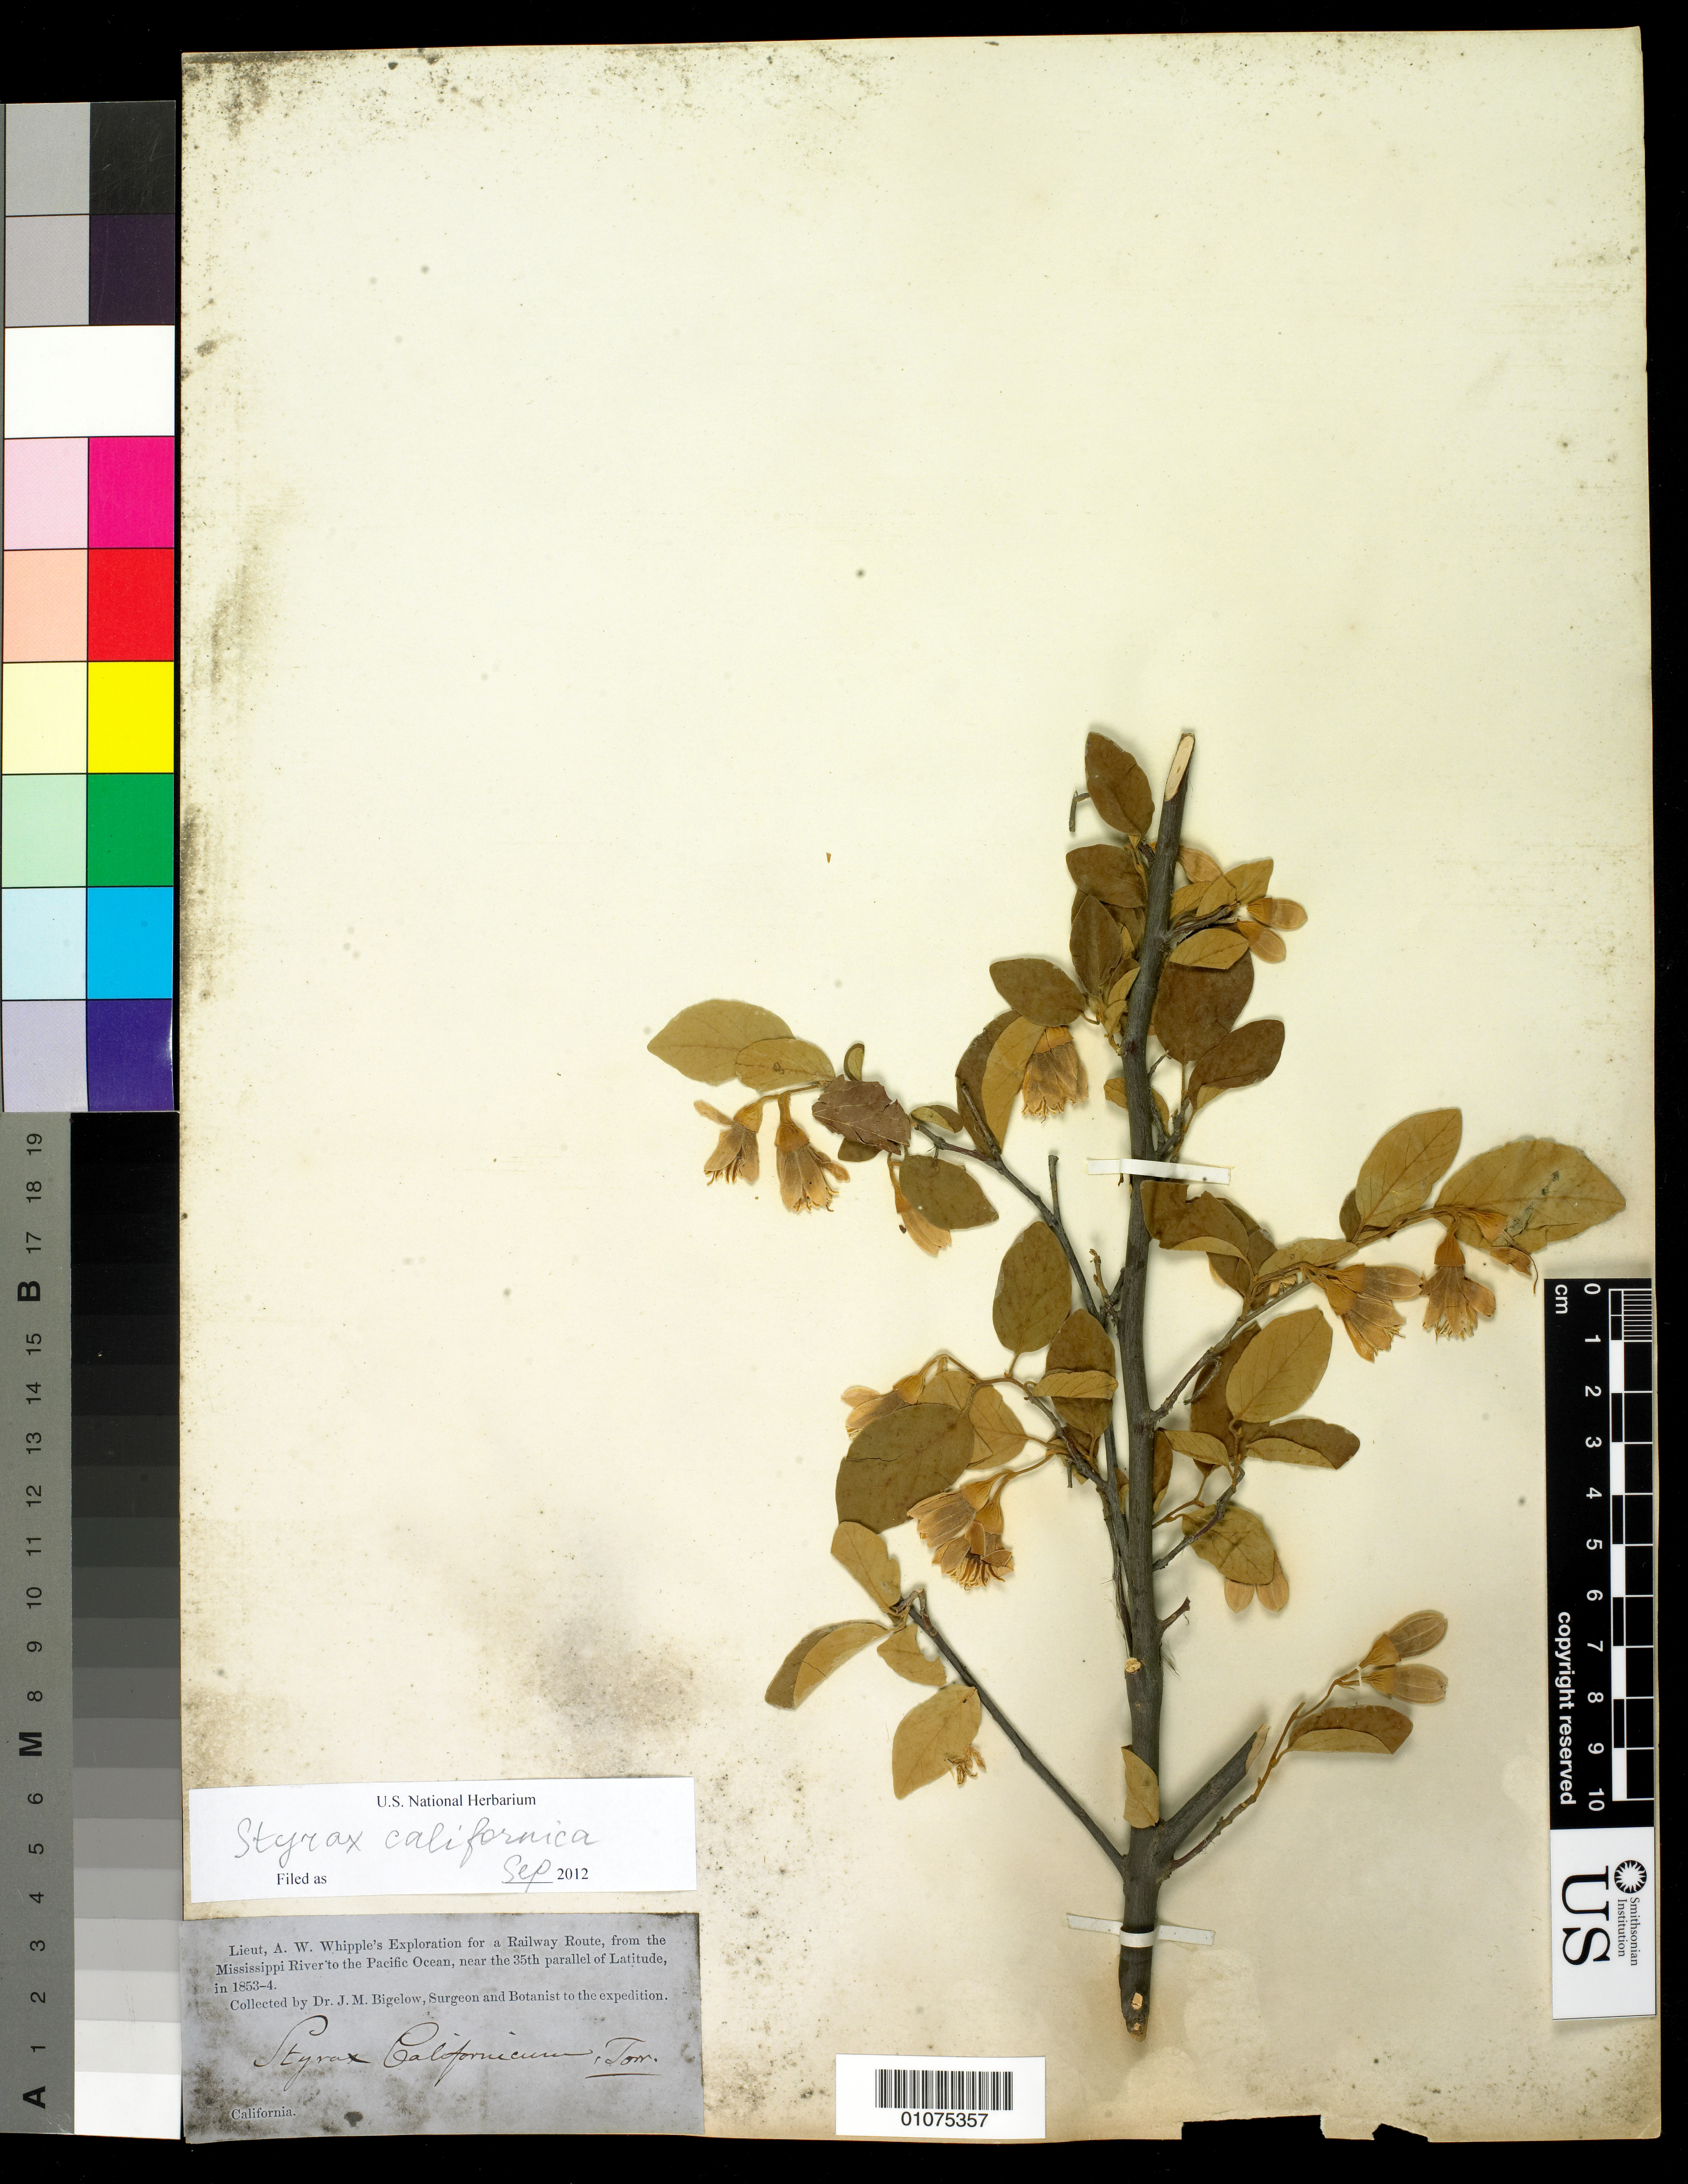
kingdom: Plantae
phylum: Tracheophyta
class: Magnoliopsida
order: Ericales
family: Styracaceae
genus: Styrax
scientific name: Styrax californicus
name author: Torr.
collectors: J. M. Bigelow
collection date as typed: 1853 to -- --- 1854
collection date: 1853/1854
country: United States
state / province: California